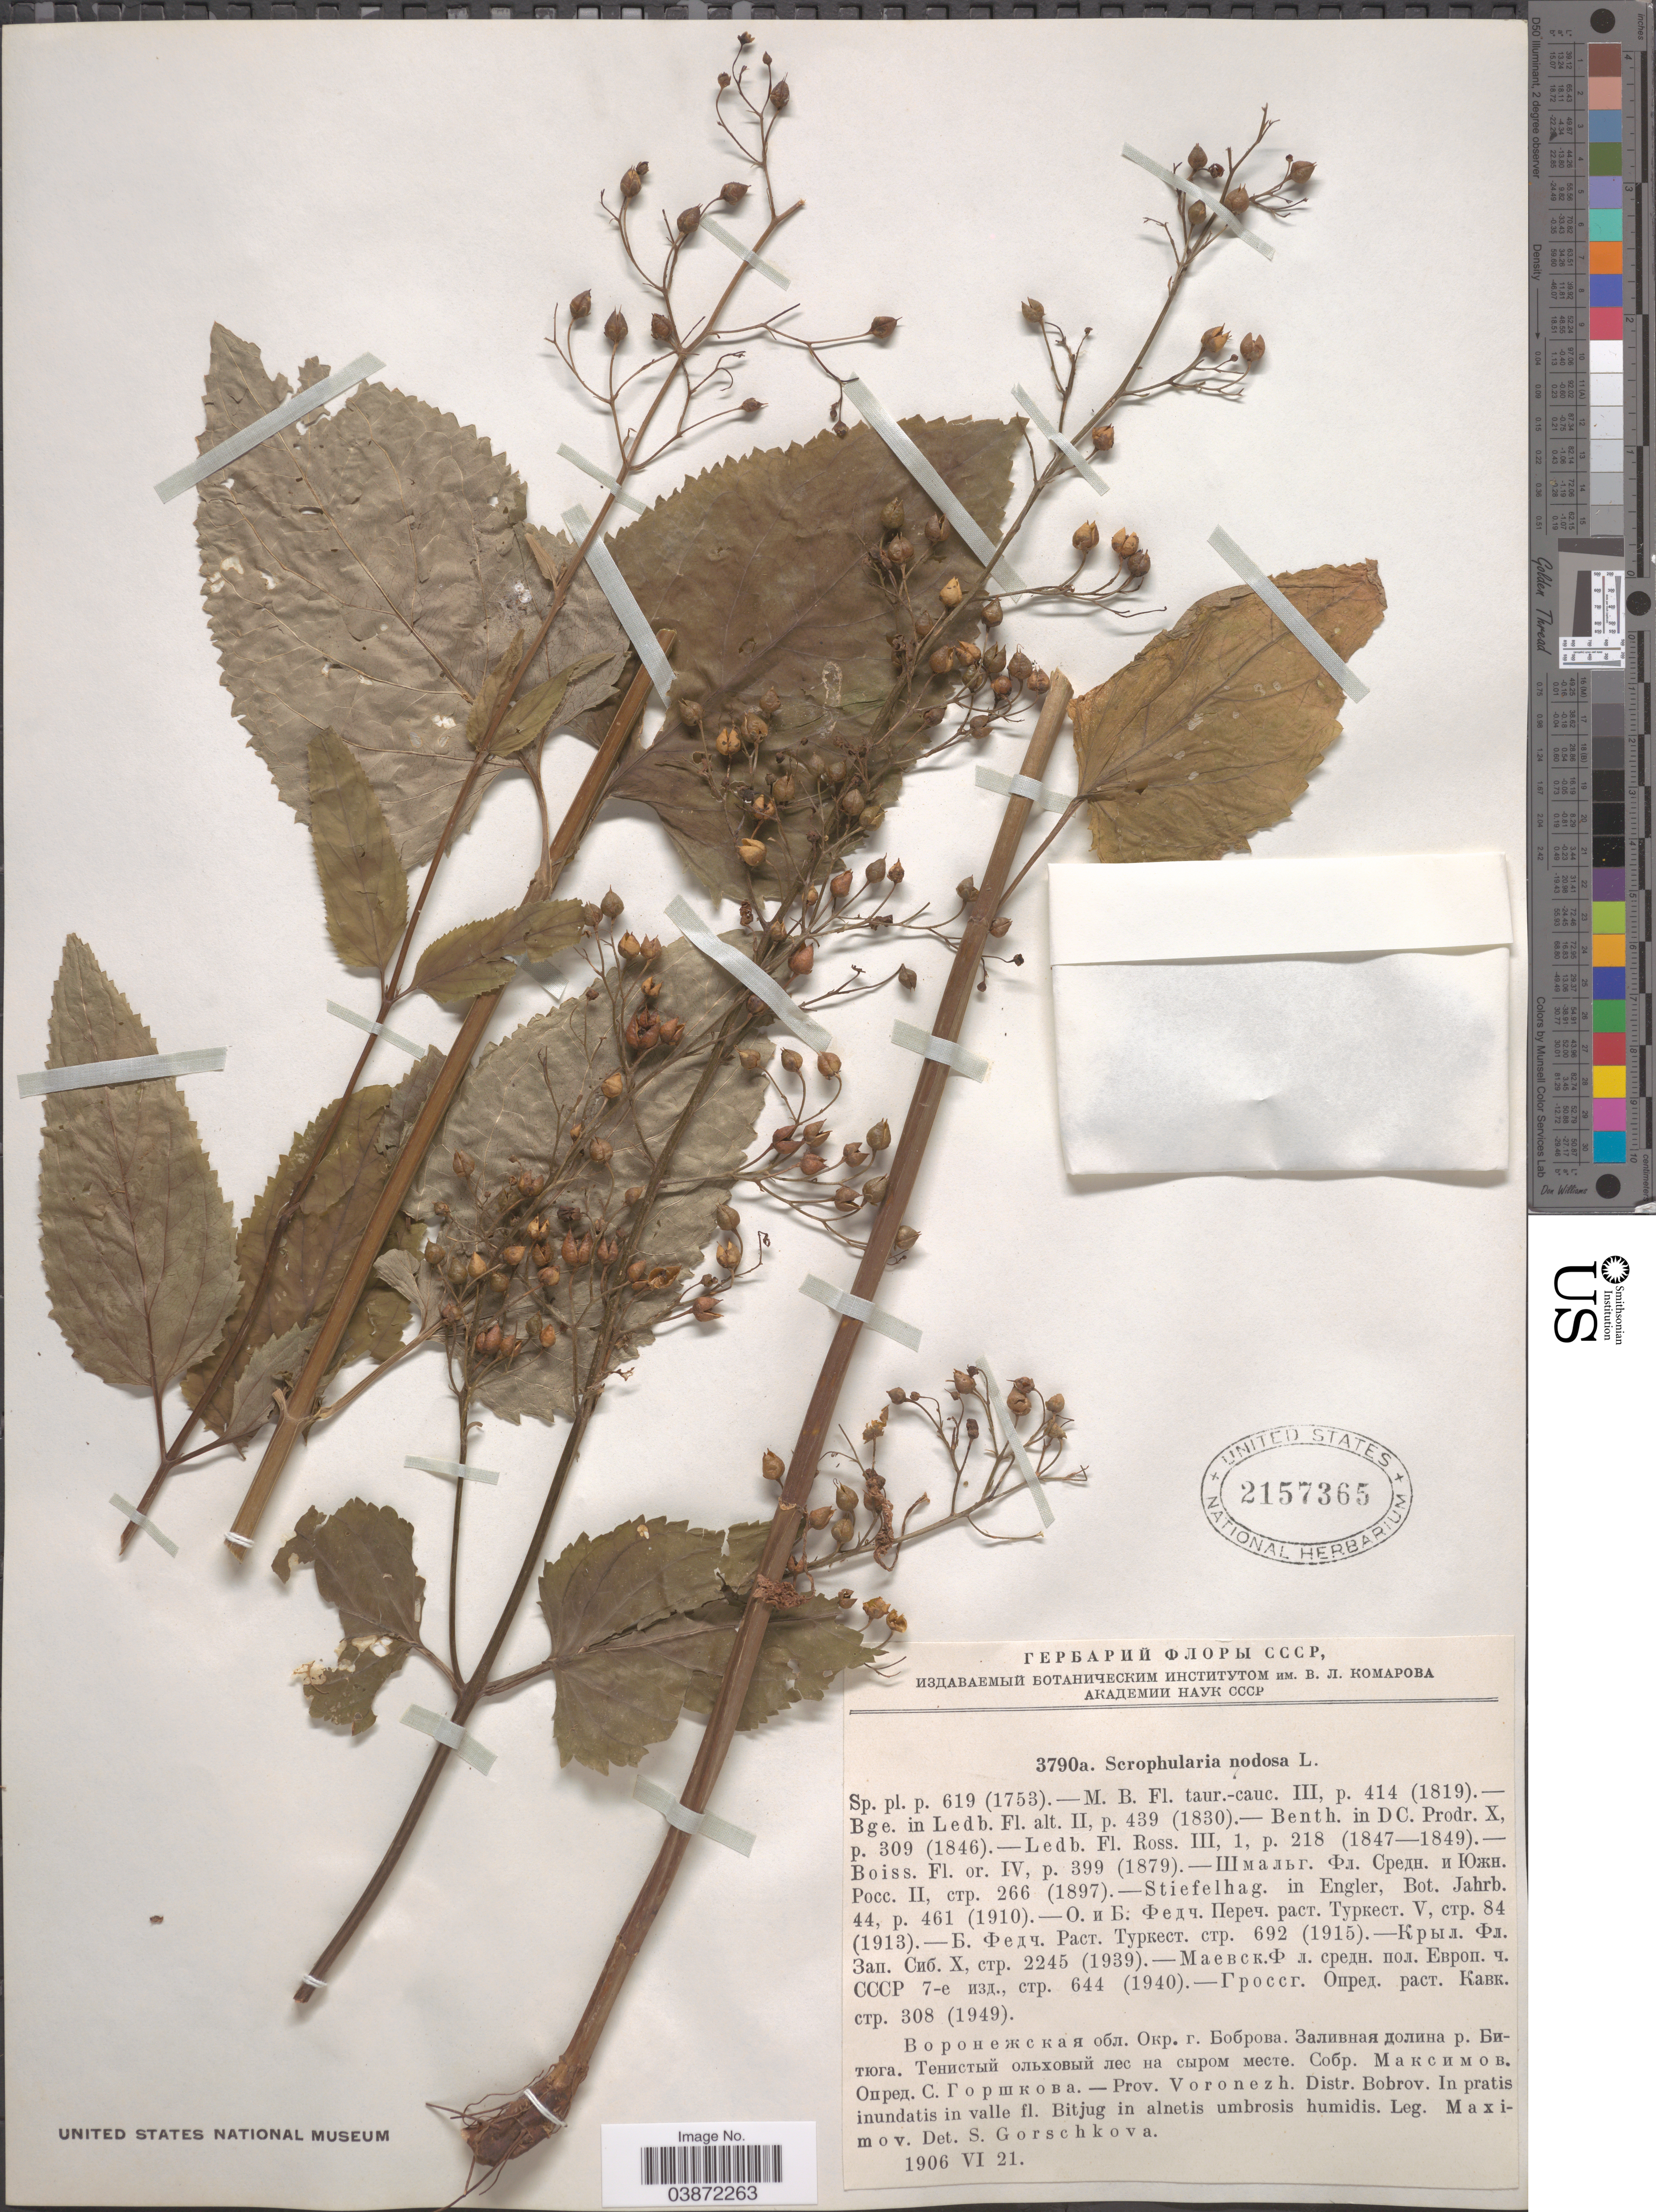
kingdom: Plantae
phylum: Tracheophyta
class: Magnoliopsida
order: Lamiales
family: Scrophulariaceae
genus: Scrophularia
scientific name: Scrophularia nodosa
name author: L.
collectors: Maximov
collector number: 3790a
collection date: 1906-06-21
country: Russian Federation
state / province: Voronezh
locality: Prov. Voronezh. Distr. Bobrov. In pratis inundatis in valle fl. Bitjug in alnetis umbrosis humidis.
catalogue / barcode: US 2157365